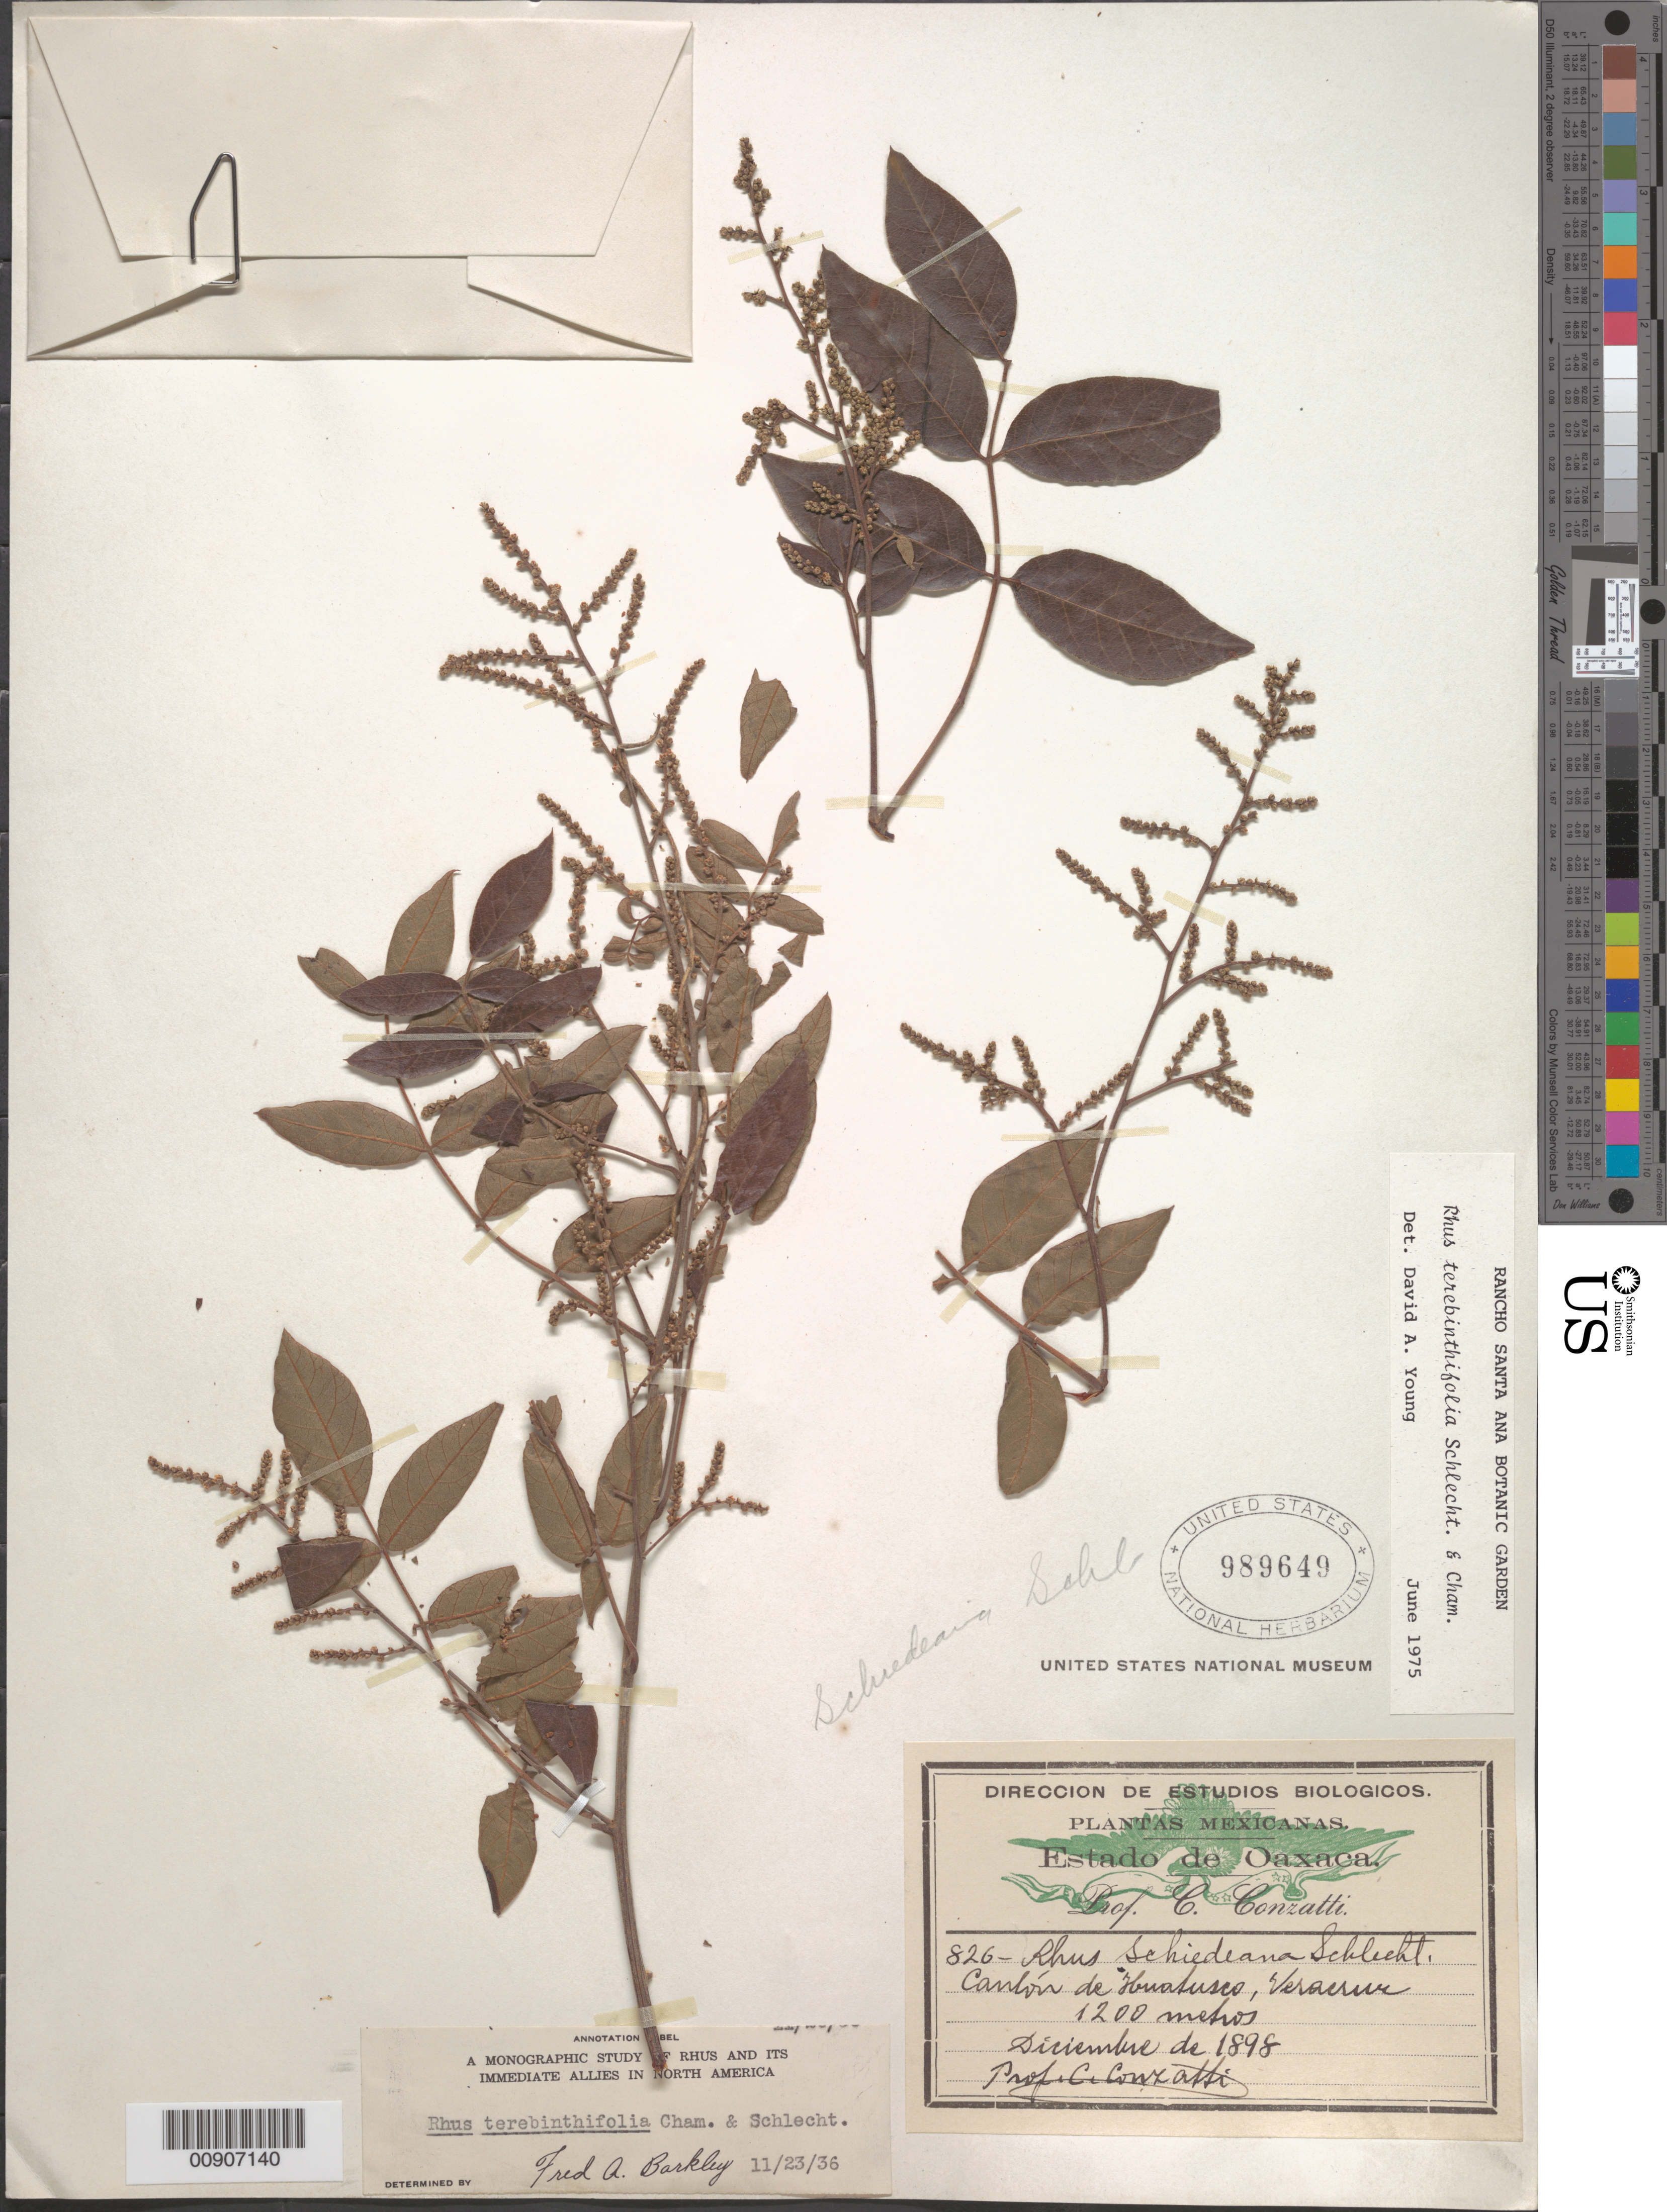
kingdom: Plantae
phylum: Tracheophyta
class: Magnoliopsida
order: Sapindales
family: Anacardiaceae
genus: Rhus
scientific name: Rhus terebinthifolia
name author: Schltdl. & Cham.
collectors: C. Conzatti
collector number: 826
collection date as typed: Dec 1898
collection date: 1898-12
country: Mexico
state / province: Veracruz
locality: Cantón de Huatusco, Veracruz.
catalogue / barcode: US 989649